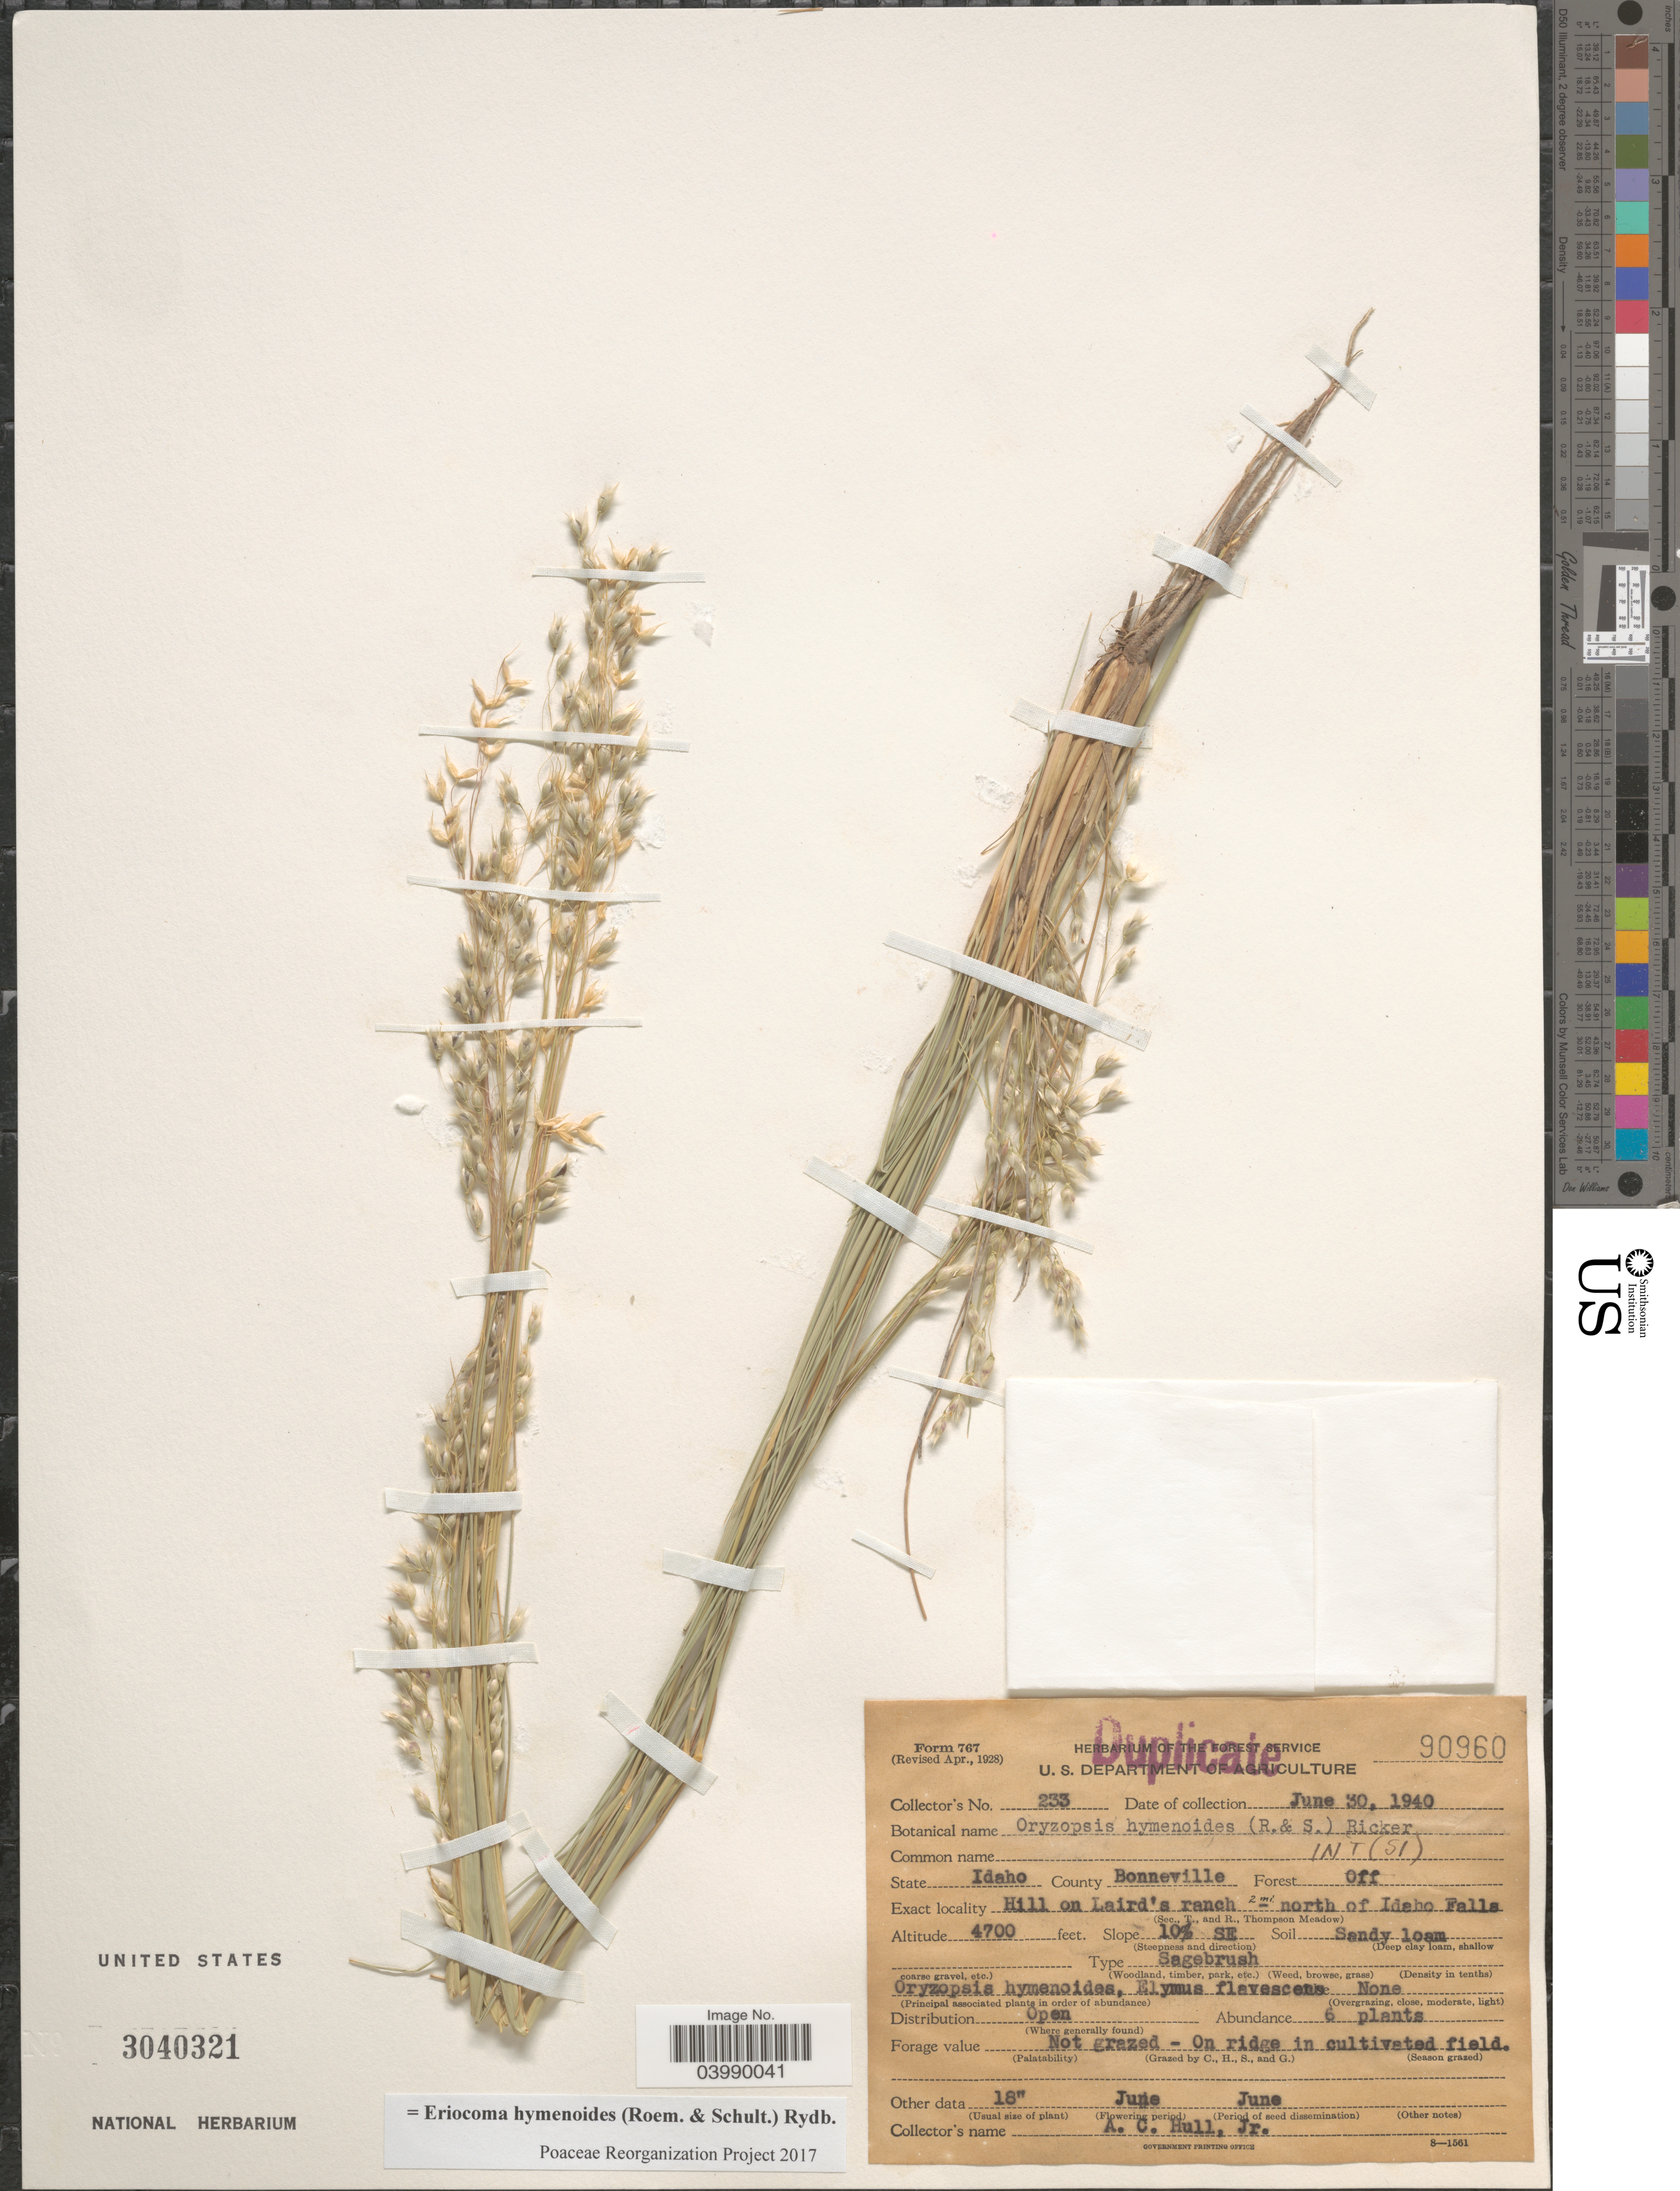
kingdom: Plantae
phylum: Tracheophyta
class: Liliopsida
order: Poales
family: Poaceae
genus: Eriocoma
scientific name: Eriocoma hymenoides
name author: (Roem. & Schult.) Rydb.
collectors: A. Hull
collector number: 233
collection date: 1940-06-30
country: United States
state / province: Idaho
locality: County Bonneville. Hill on Laird's ranch 2 mi. north of Idaho Falls. Slope 10% SE.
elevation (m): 1433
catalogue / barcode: US 3040321